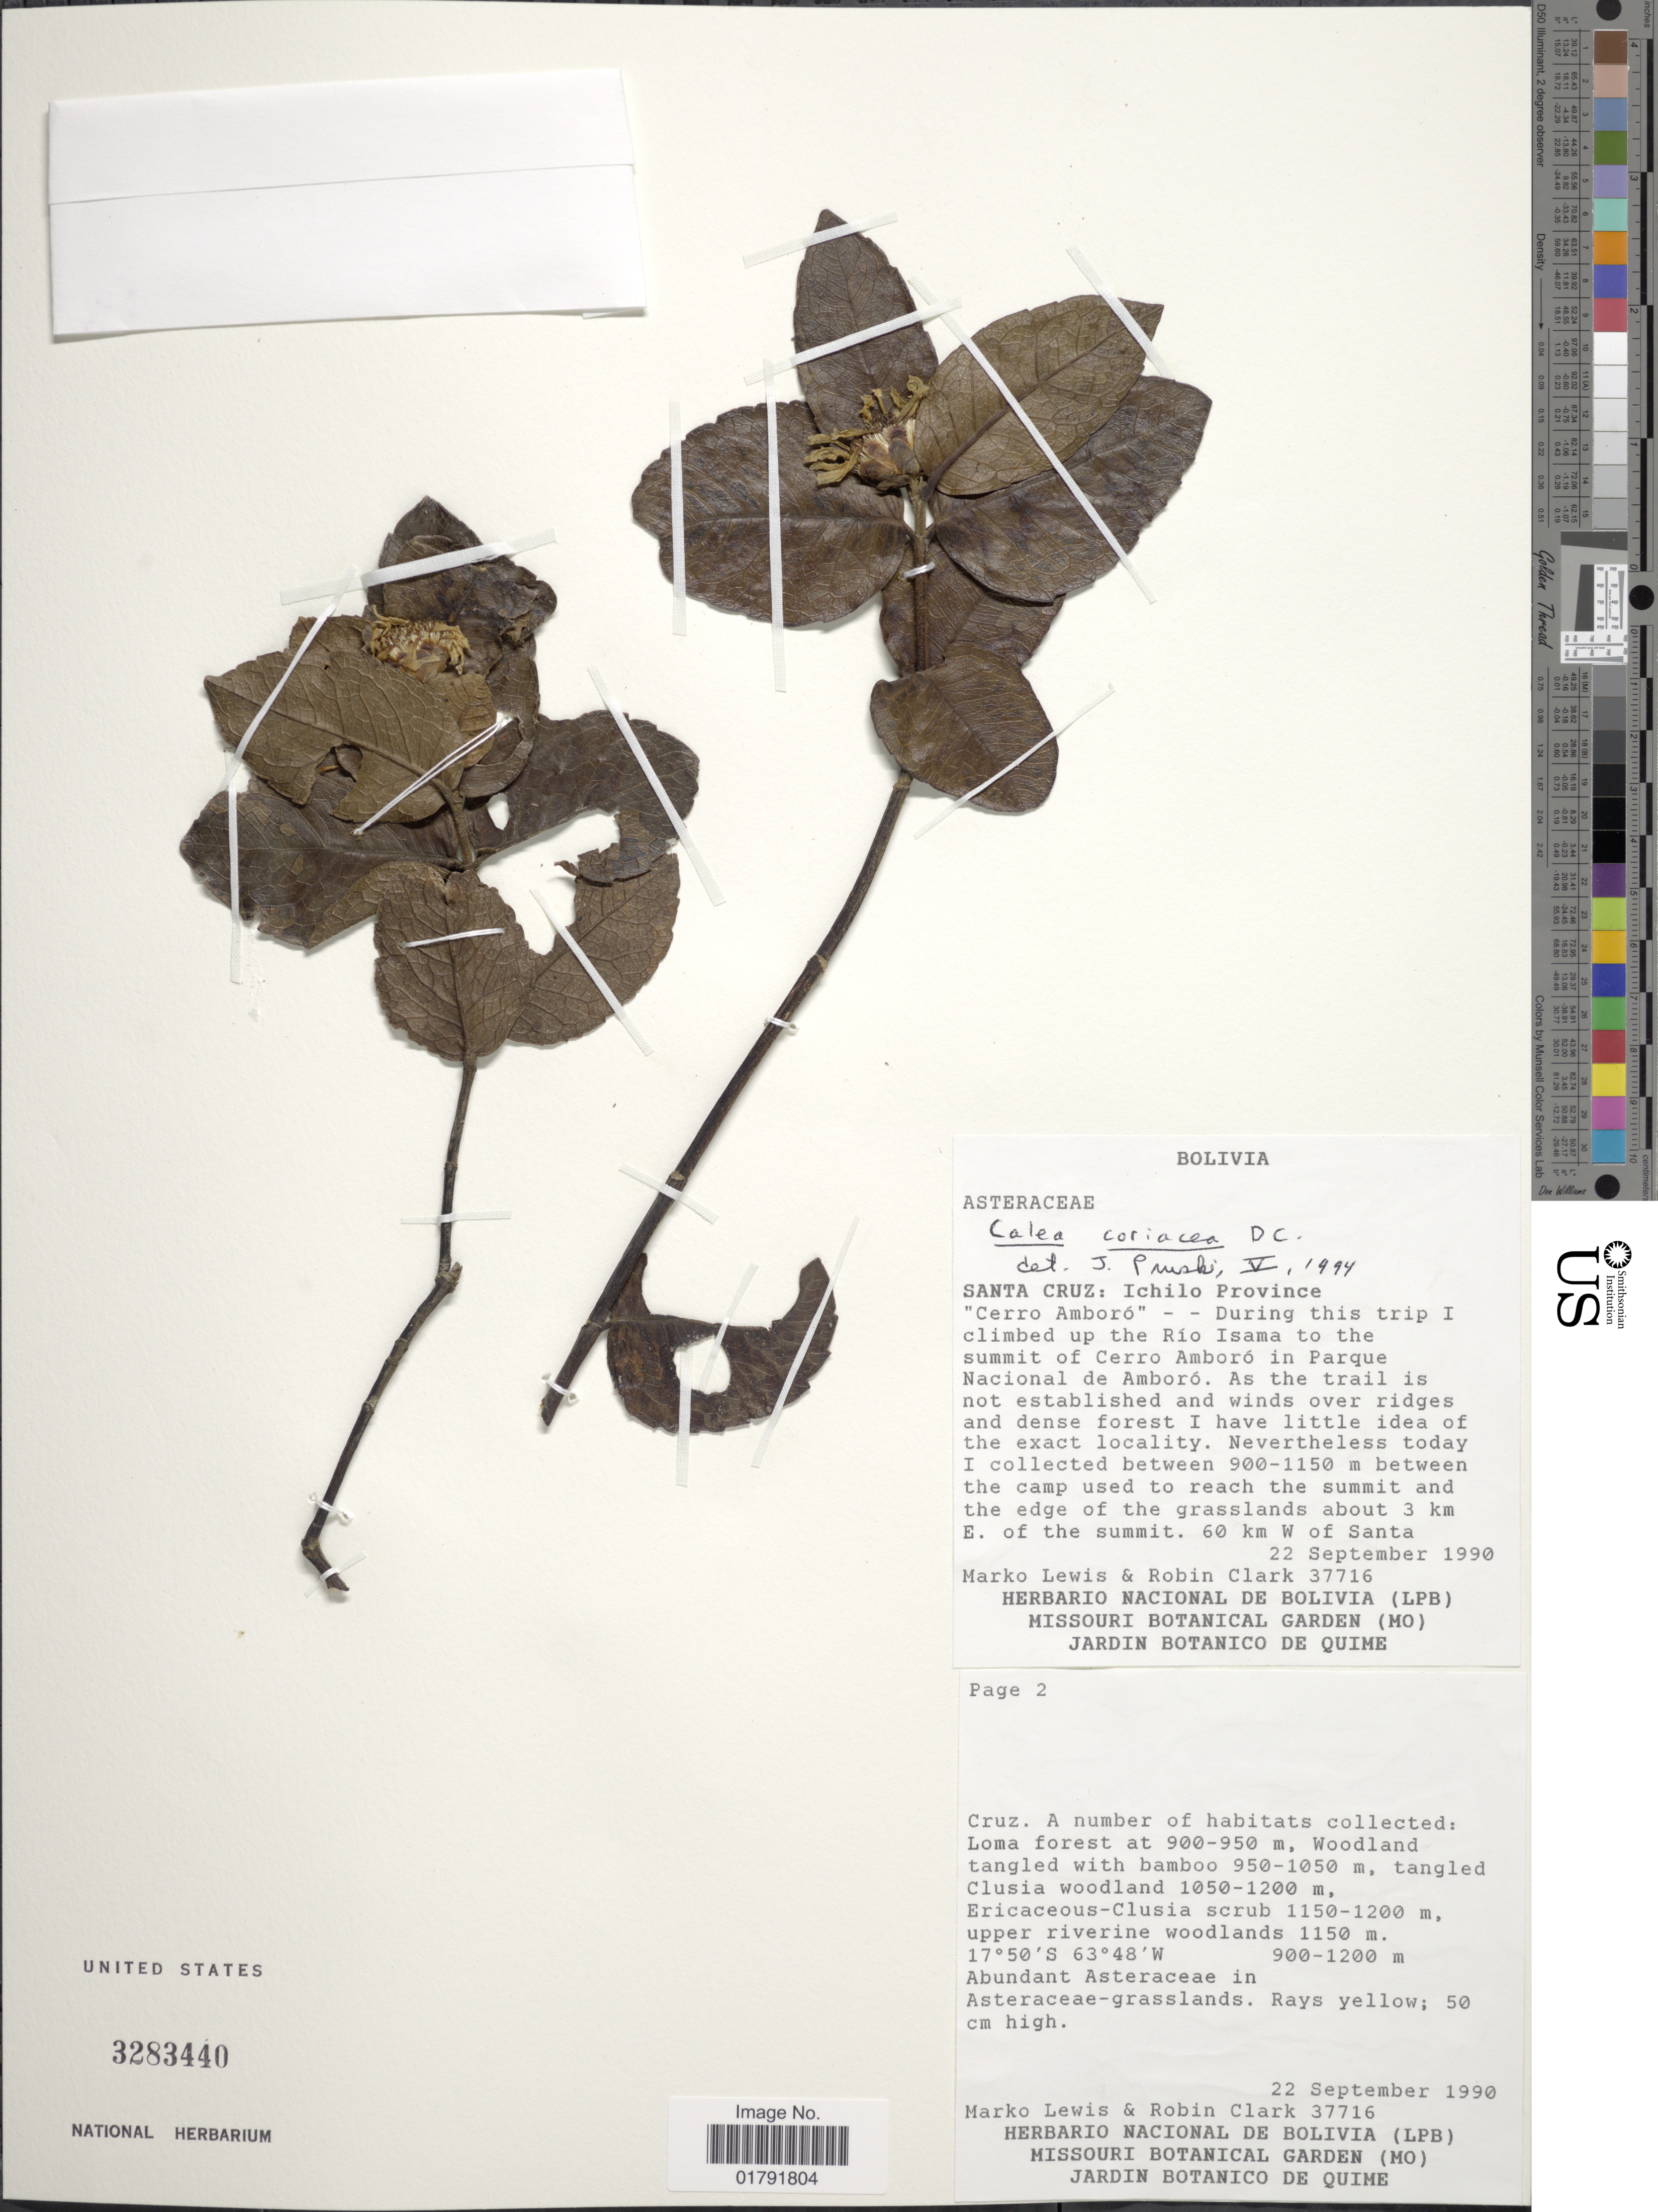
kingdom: Plantae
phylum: Tracheophyta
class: Magnoliopsida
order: Asterales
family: Asteraceae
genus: Calea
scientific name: Calea coriacea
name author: DC.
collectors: M. A. Lewis & R. Clark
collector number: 37716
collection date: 1990-09-22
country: Bolivia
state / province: Santa Cruz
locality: Ichilo Province: "Cerro Amboro", between the camp used to reach the summit and the edge of the grasslands about 3 km E. of the summit, 60 km W of Santa Cruz.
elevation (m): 900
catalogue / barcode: US 3283440